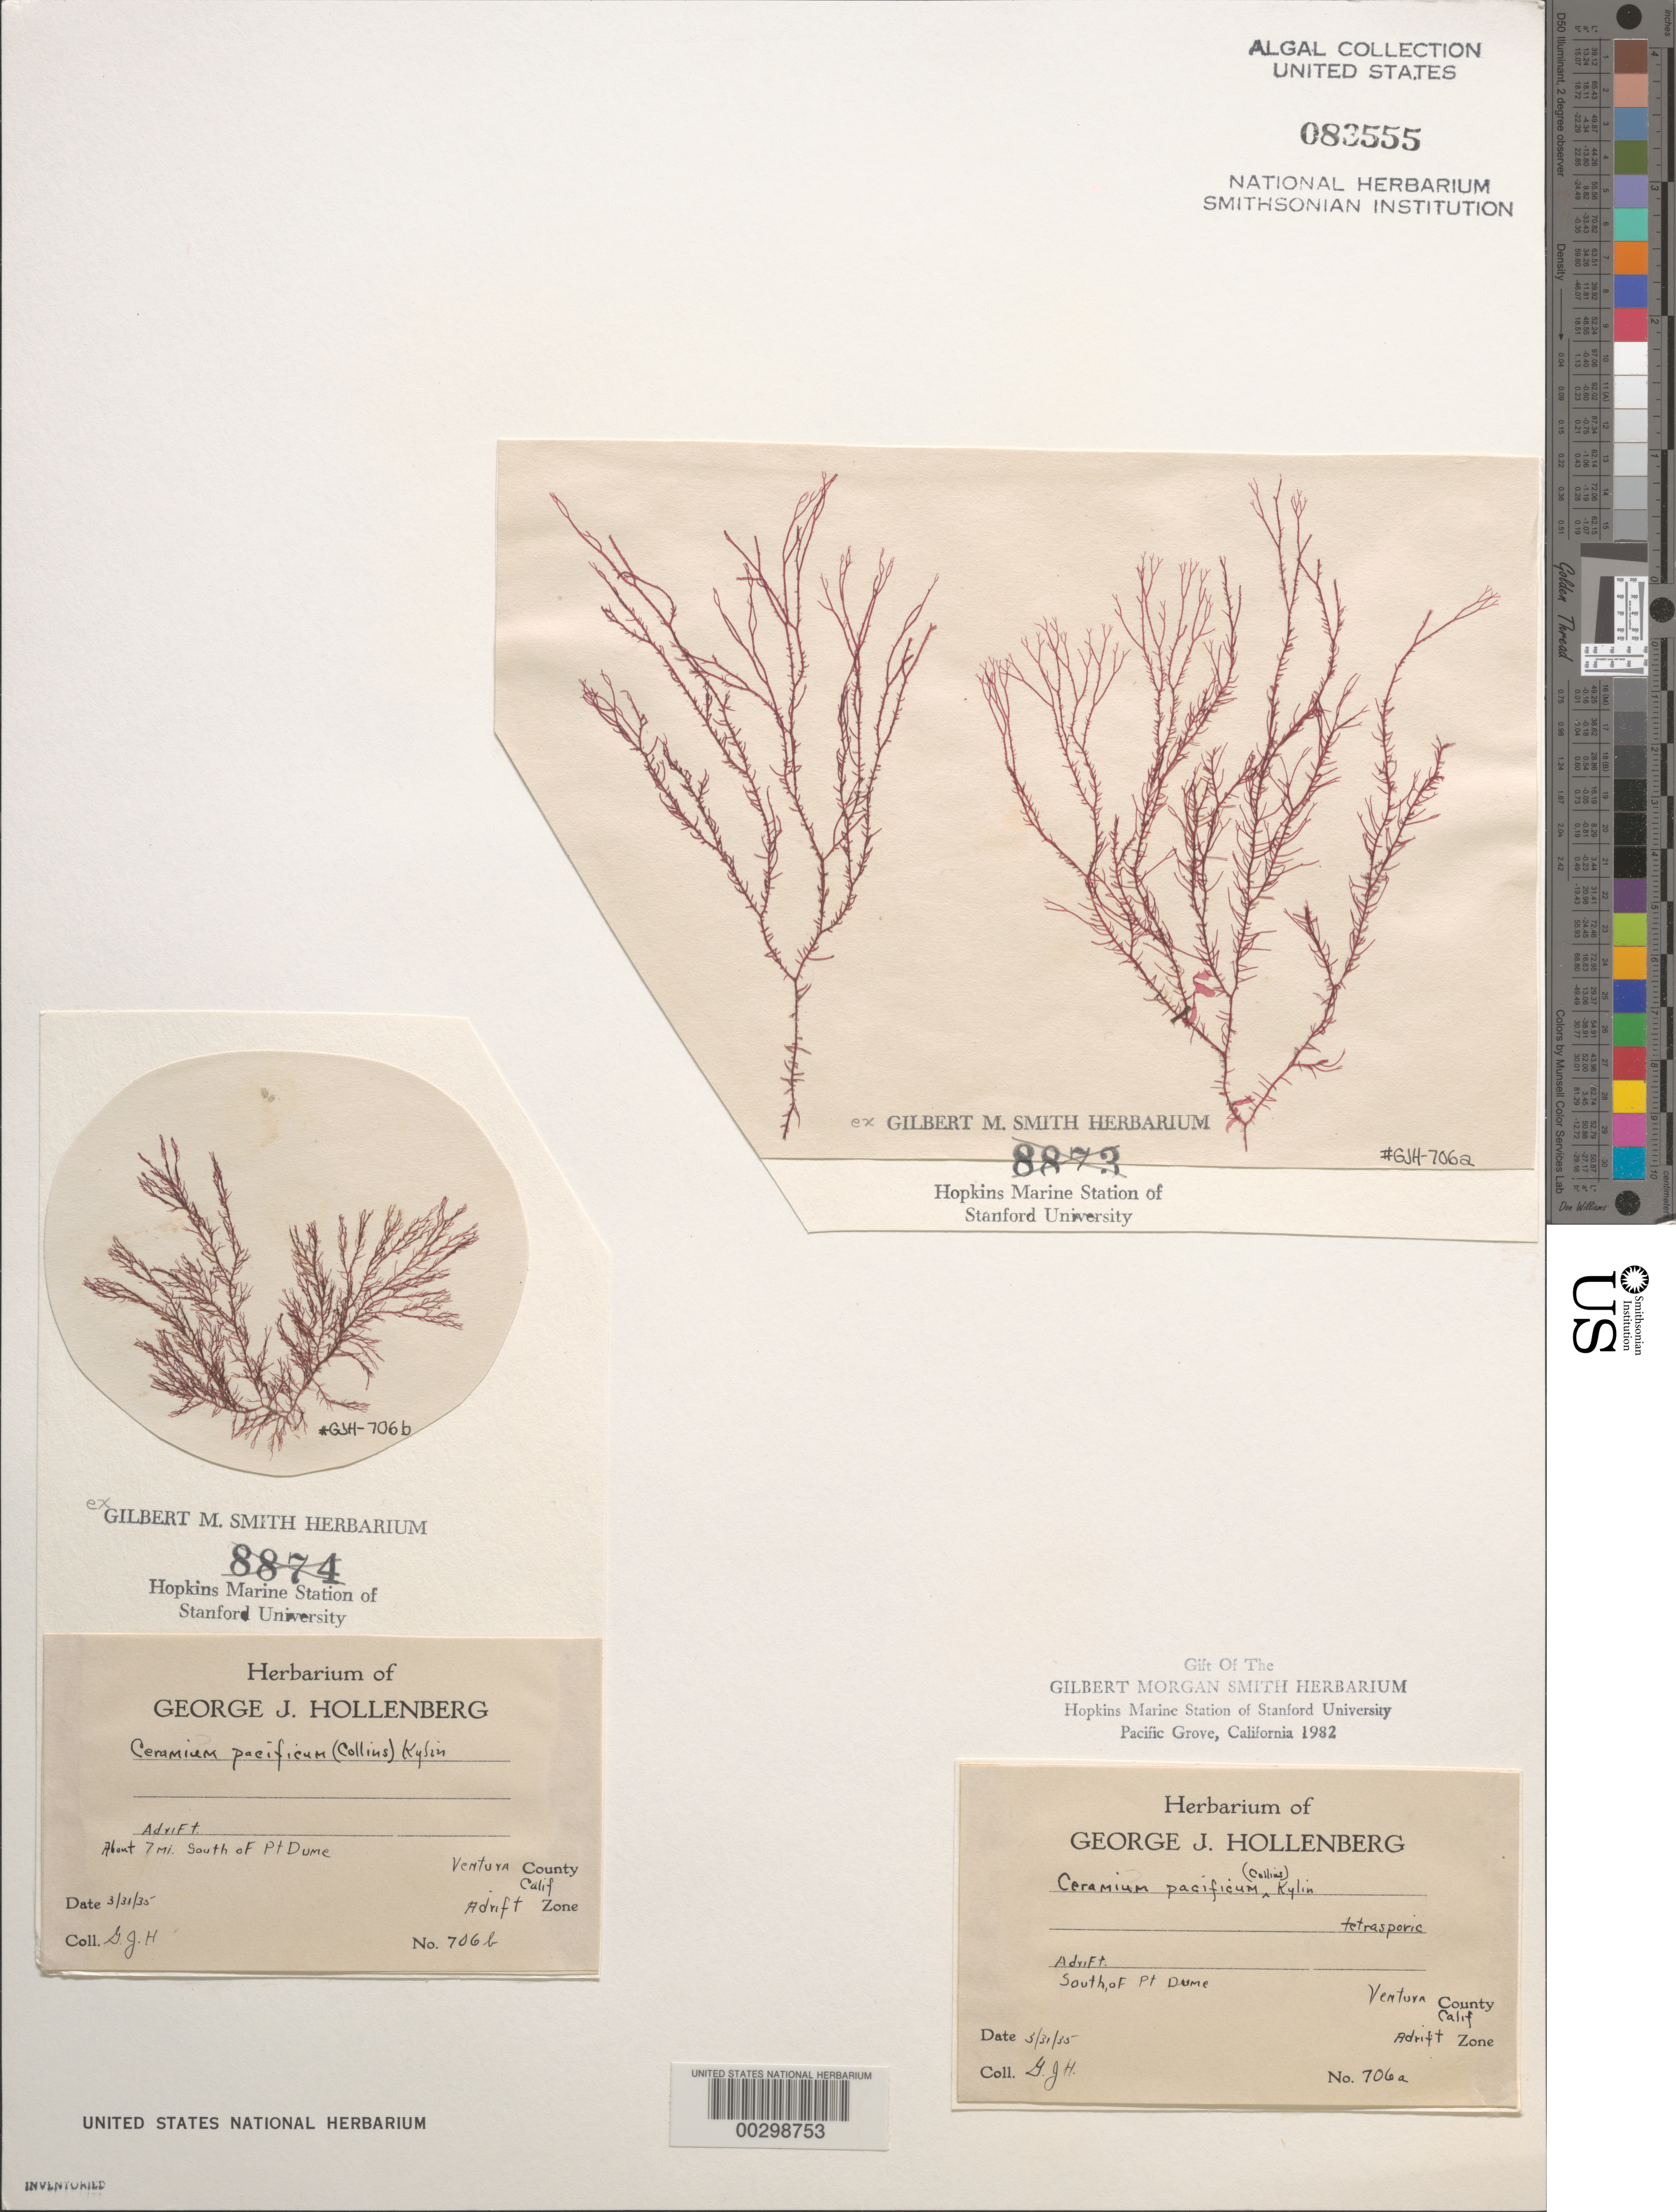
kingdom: Plantae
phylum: Rhodophyta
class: Florideophyceae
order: Ceramiales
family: Ceramiaceae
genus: Ceramium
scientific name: Ceramium pacificum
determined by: Hollenberg, George J.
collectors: G. Hollenberg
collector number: GJH 706A & GJH 706B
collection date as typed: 31 Mar 1935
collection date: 1935-03-31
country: United States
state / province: California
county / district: Ventura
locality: Ca. 7 miles south of Point Dume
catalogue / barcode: US 83555